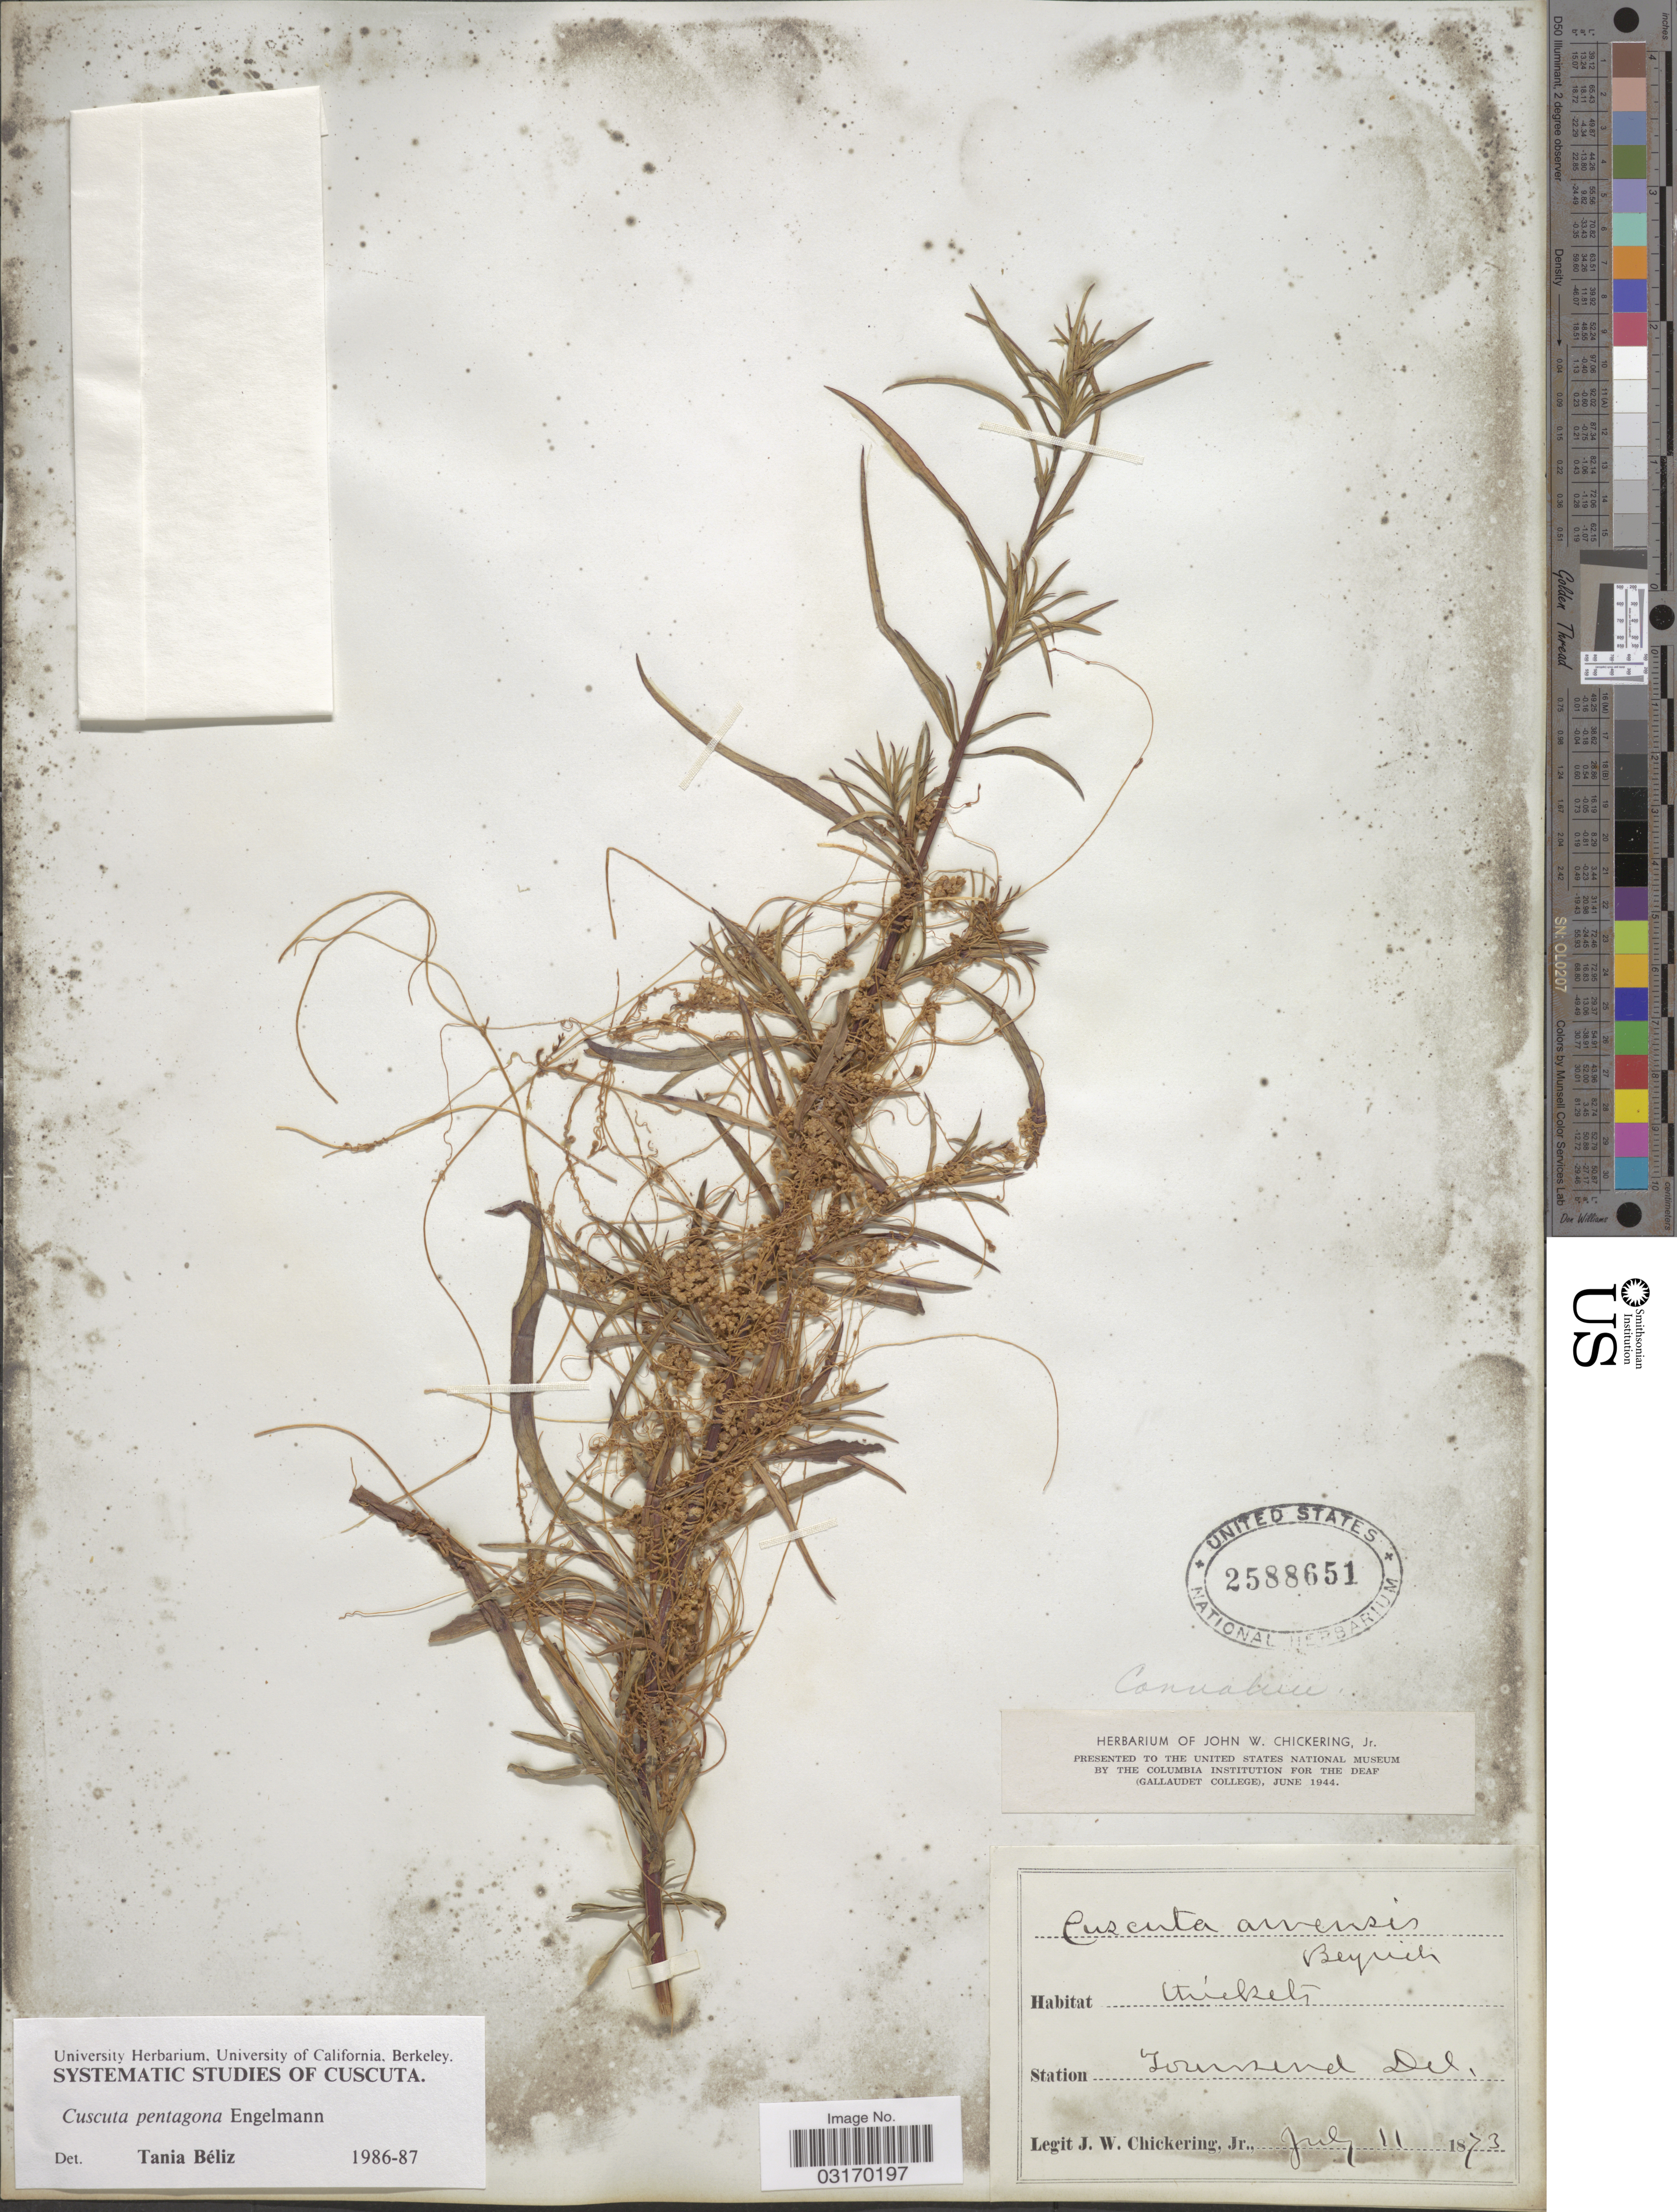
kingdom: Plantae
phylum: Tracheophyta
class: Magnoliopsida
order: Solanales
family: Convolvulaceae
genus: Cuscuta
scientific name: Cuscuta pentagona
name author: Engelm.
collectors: J. W. Chickering Jr.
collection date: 1873-07-11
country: United States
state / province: Delaware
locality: Station Townsend.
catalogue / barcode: US 2588651